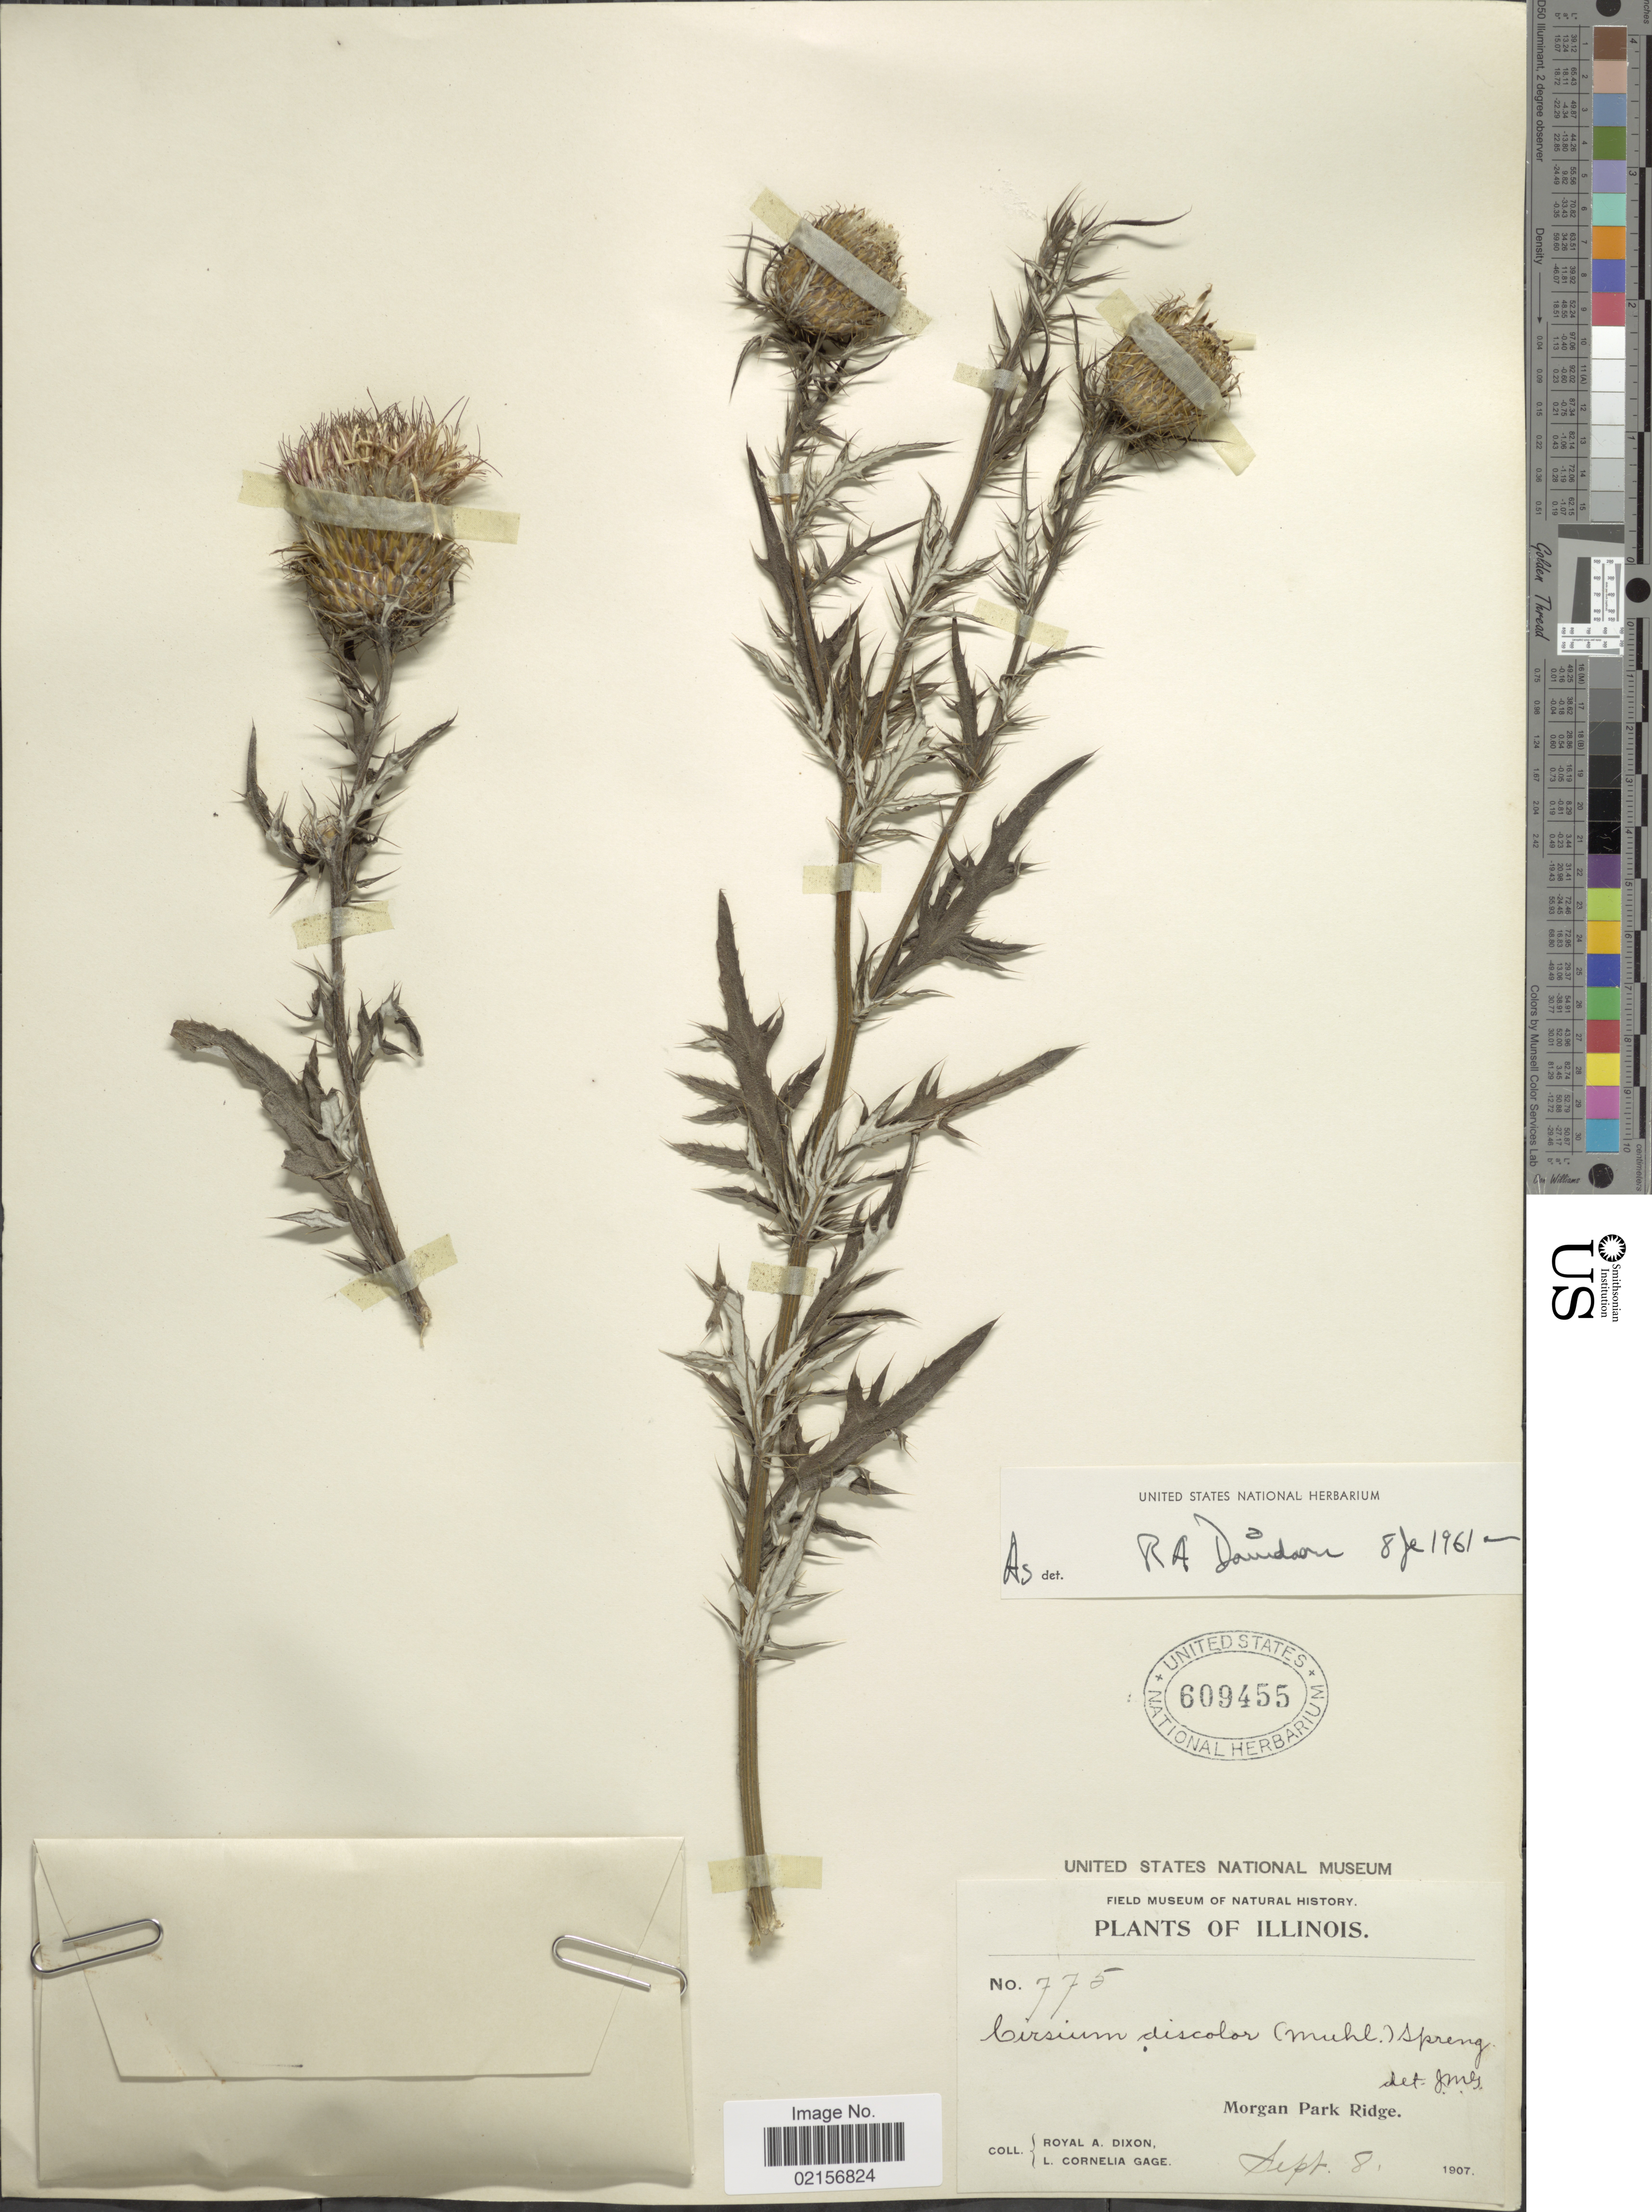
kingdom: Plantae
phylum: Tracheophyta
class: Magnoliopsida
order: Asterales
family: Asteraceae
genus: Cirsium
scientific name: Cirsium discolor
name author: (Muhl. ex Willd.) Spreng.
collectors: R. A. Dixon & L. Gage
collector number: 775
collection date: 1907-09-08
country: United States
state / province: Illinois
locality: Morgan Park Ridge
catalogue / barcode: US 609455